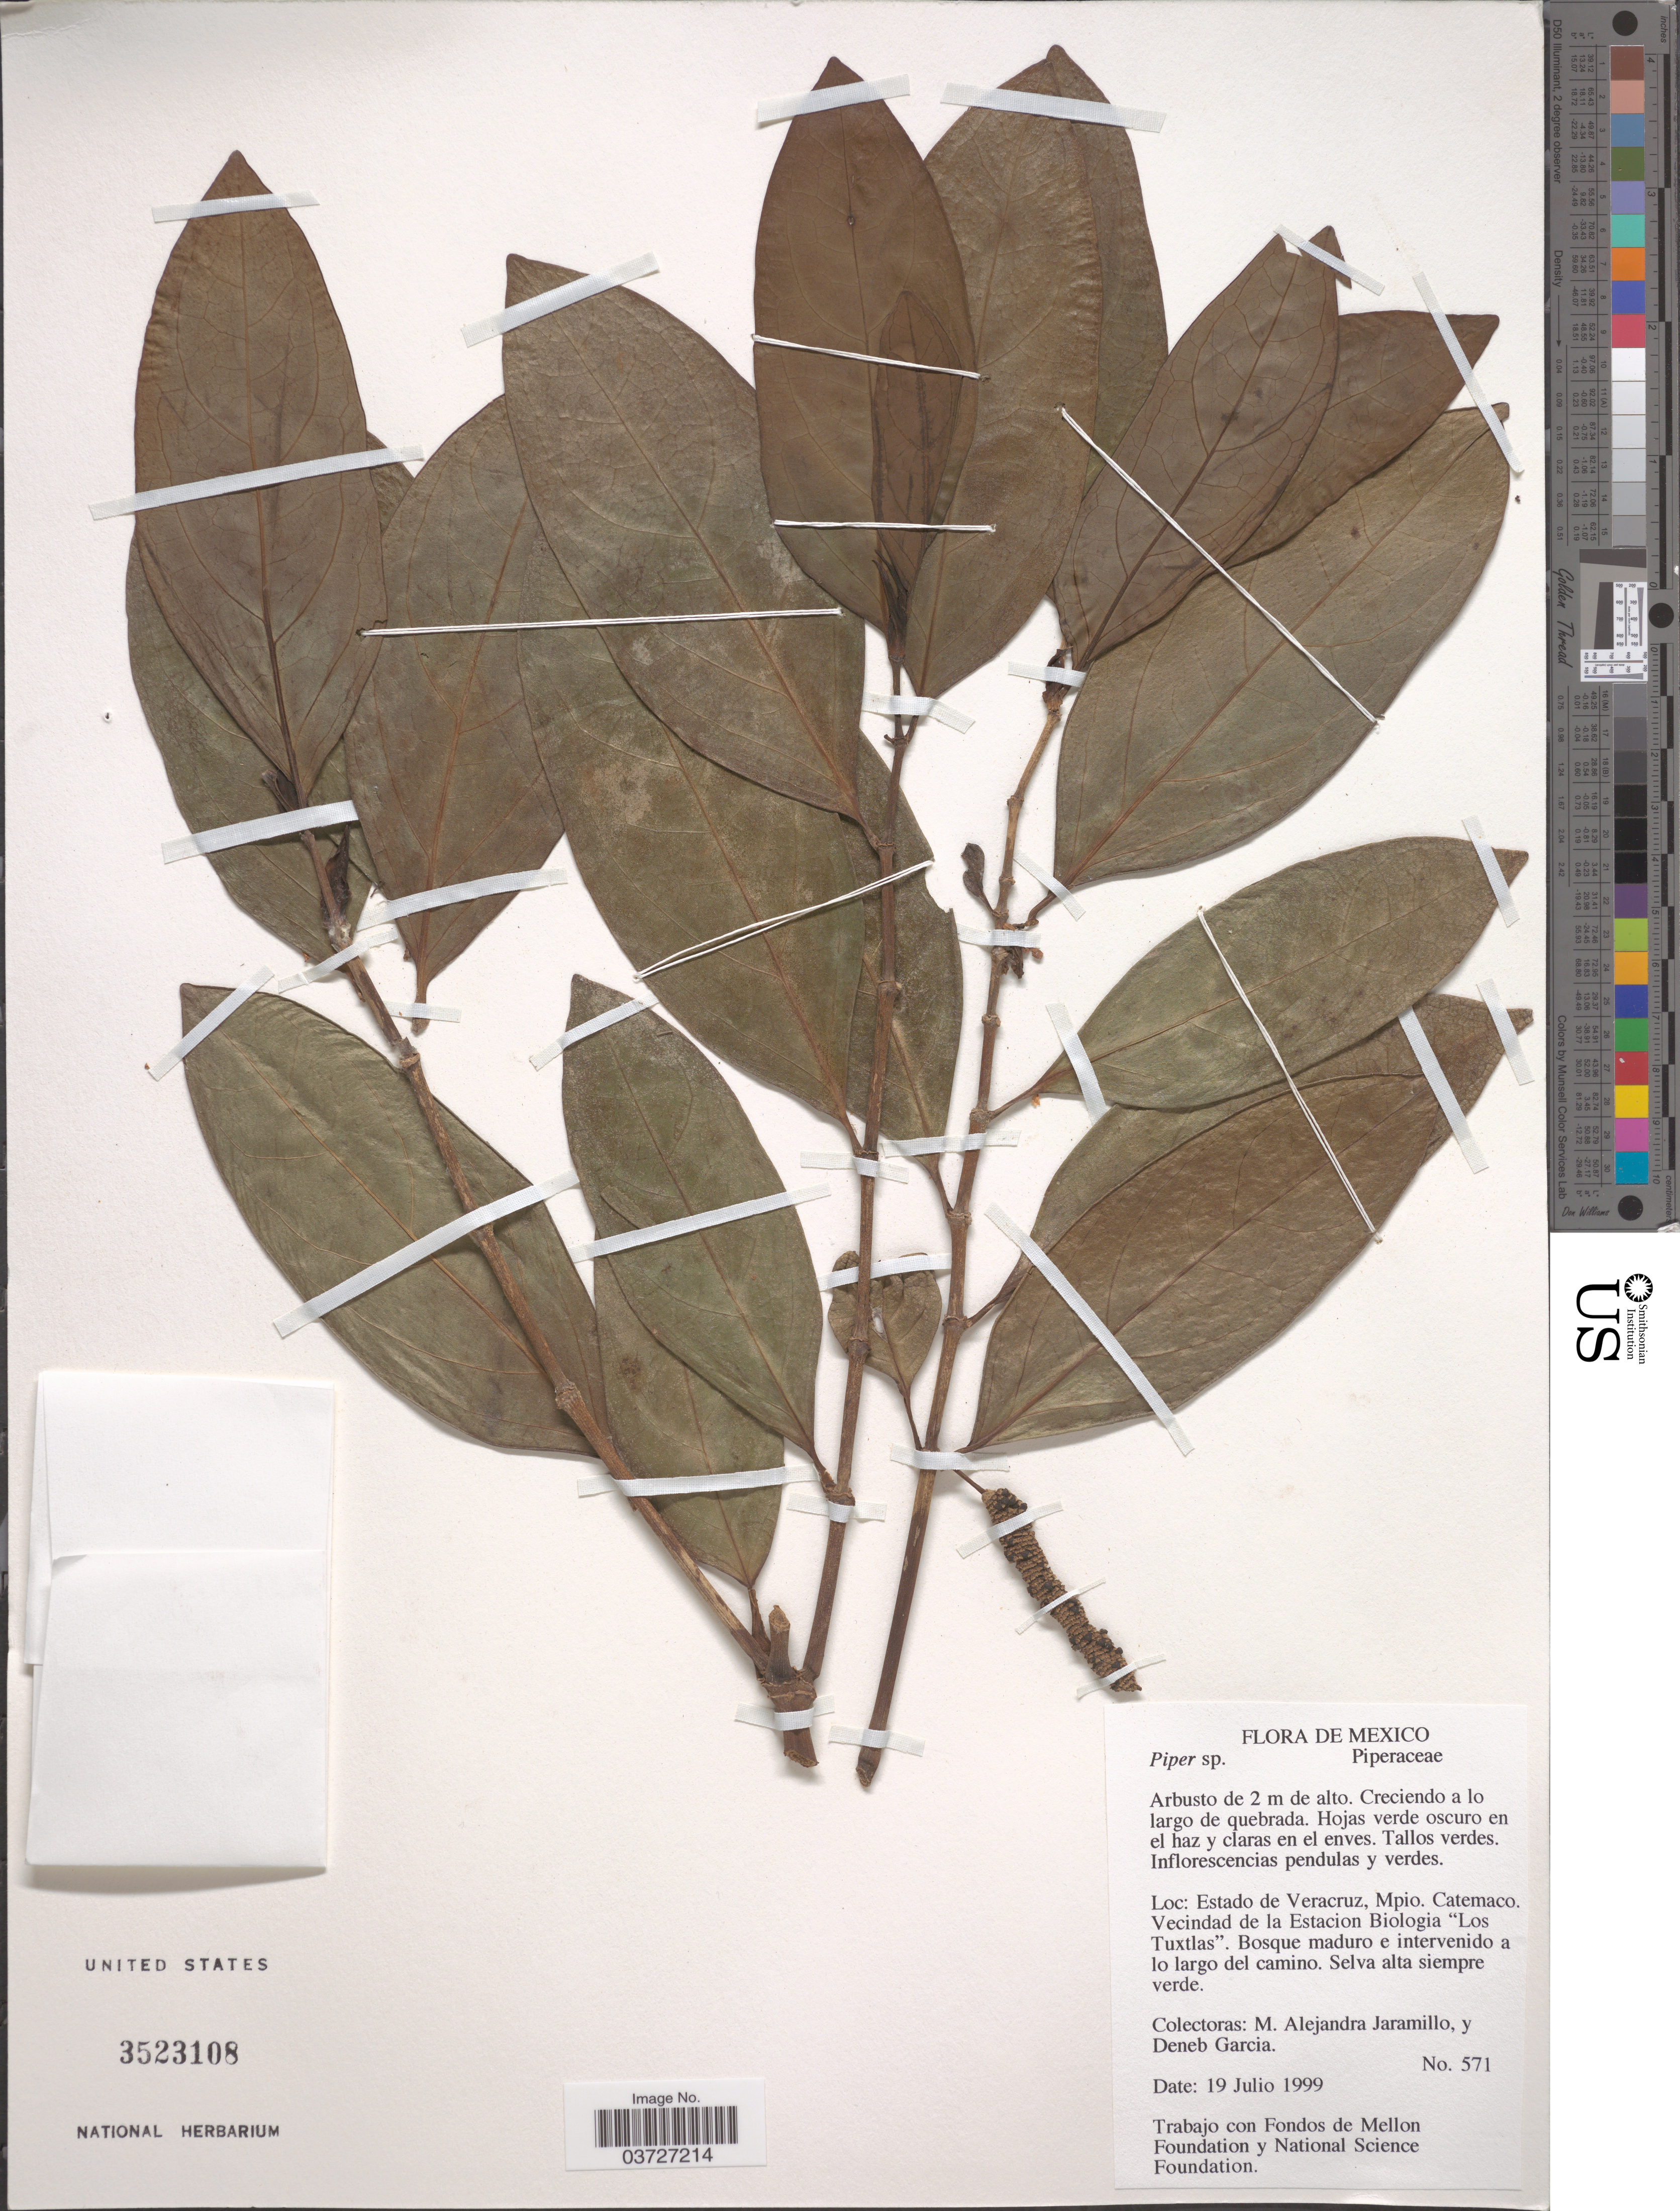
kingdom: Plantae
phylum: Tracheophyta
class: Magnoliopsida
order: Piperales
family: Piperaceae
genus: Piper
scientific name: Piper sp.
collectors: M. A. Jaramillo & D. Garcia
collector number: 571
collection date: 1999-07-19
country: Mexico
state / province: Veracruz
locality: Veracruz, Mpio. Catemaco. Vecindad de la Estacion Biologia 'Los Tuxtlas'. Bosque maduro e intervenido a lo largo del camino.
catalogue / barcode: US 3523108